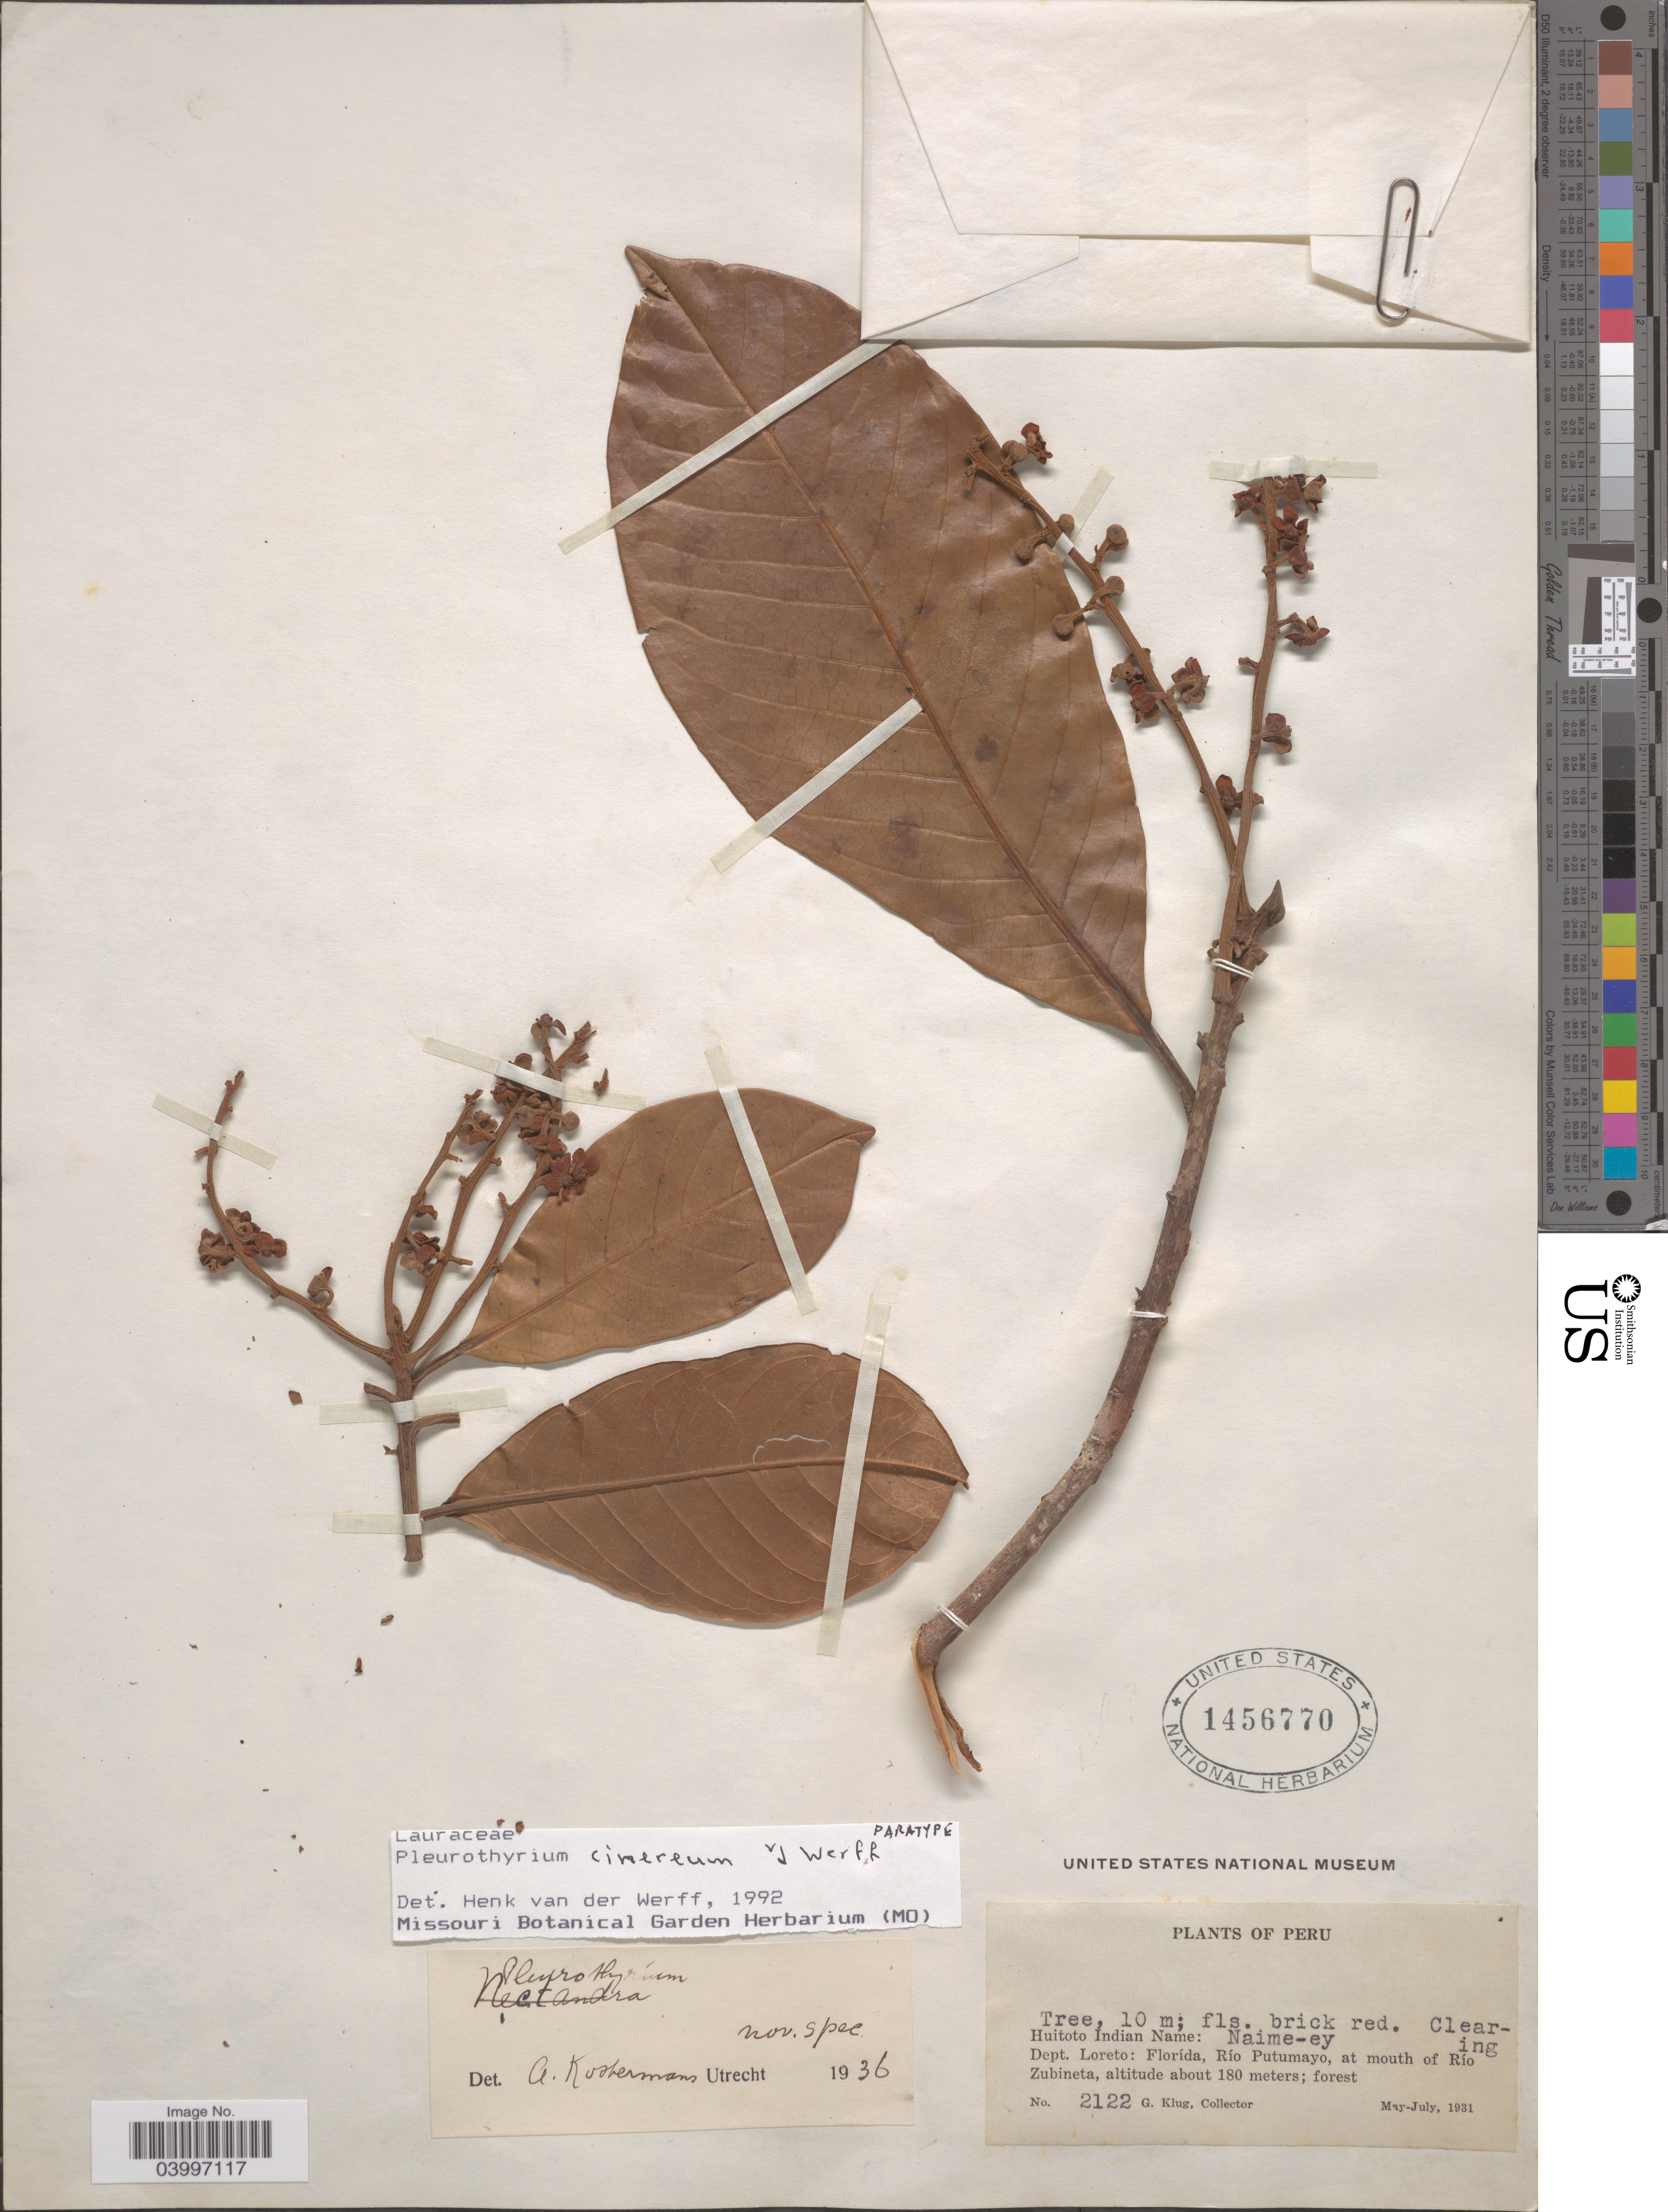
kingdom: Plantae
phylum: Tracheophyta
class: Magnoliopsida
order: Laurales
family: Lauraceae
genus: Pleurothyrium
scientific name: Pleurothyrium cinereum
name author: van der Werff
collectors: G. Klug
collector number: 2122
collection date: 1931-05/1931-07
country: Peru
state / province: Loreto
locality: Dept. Loreto: Florída, Río Putumayo, at mouth of Río Zubineta.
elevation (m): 180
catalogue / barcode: US 1456770